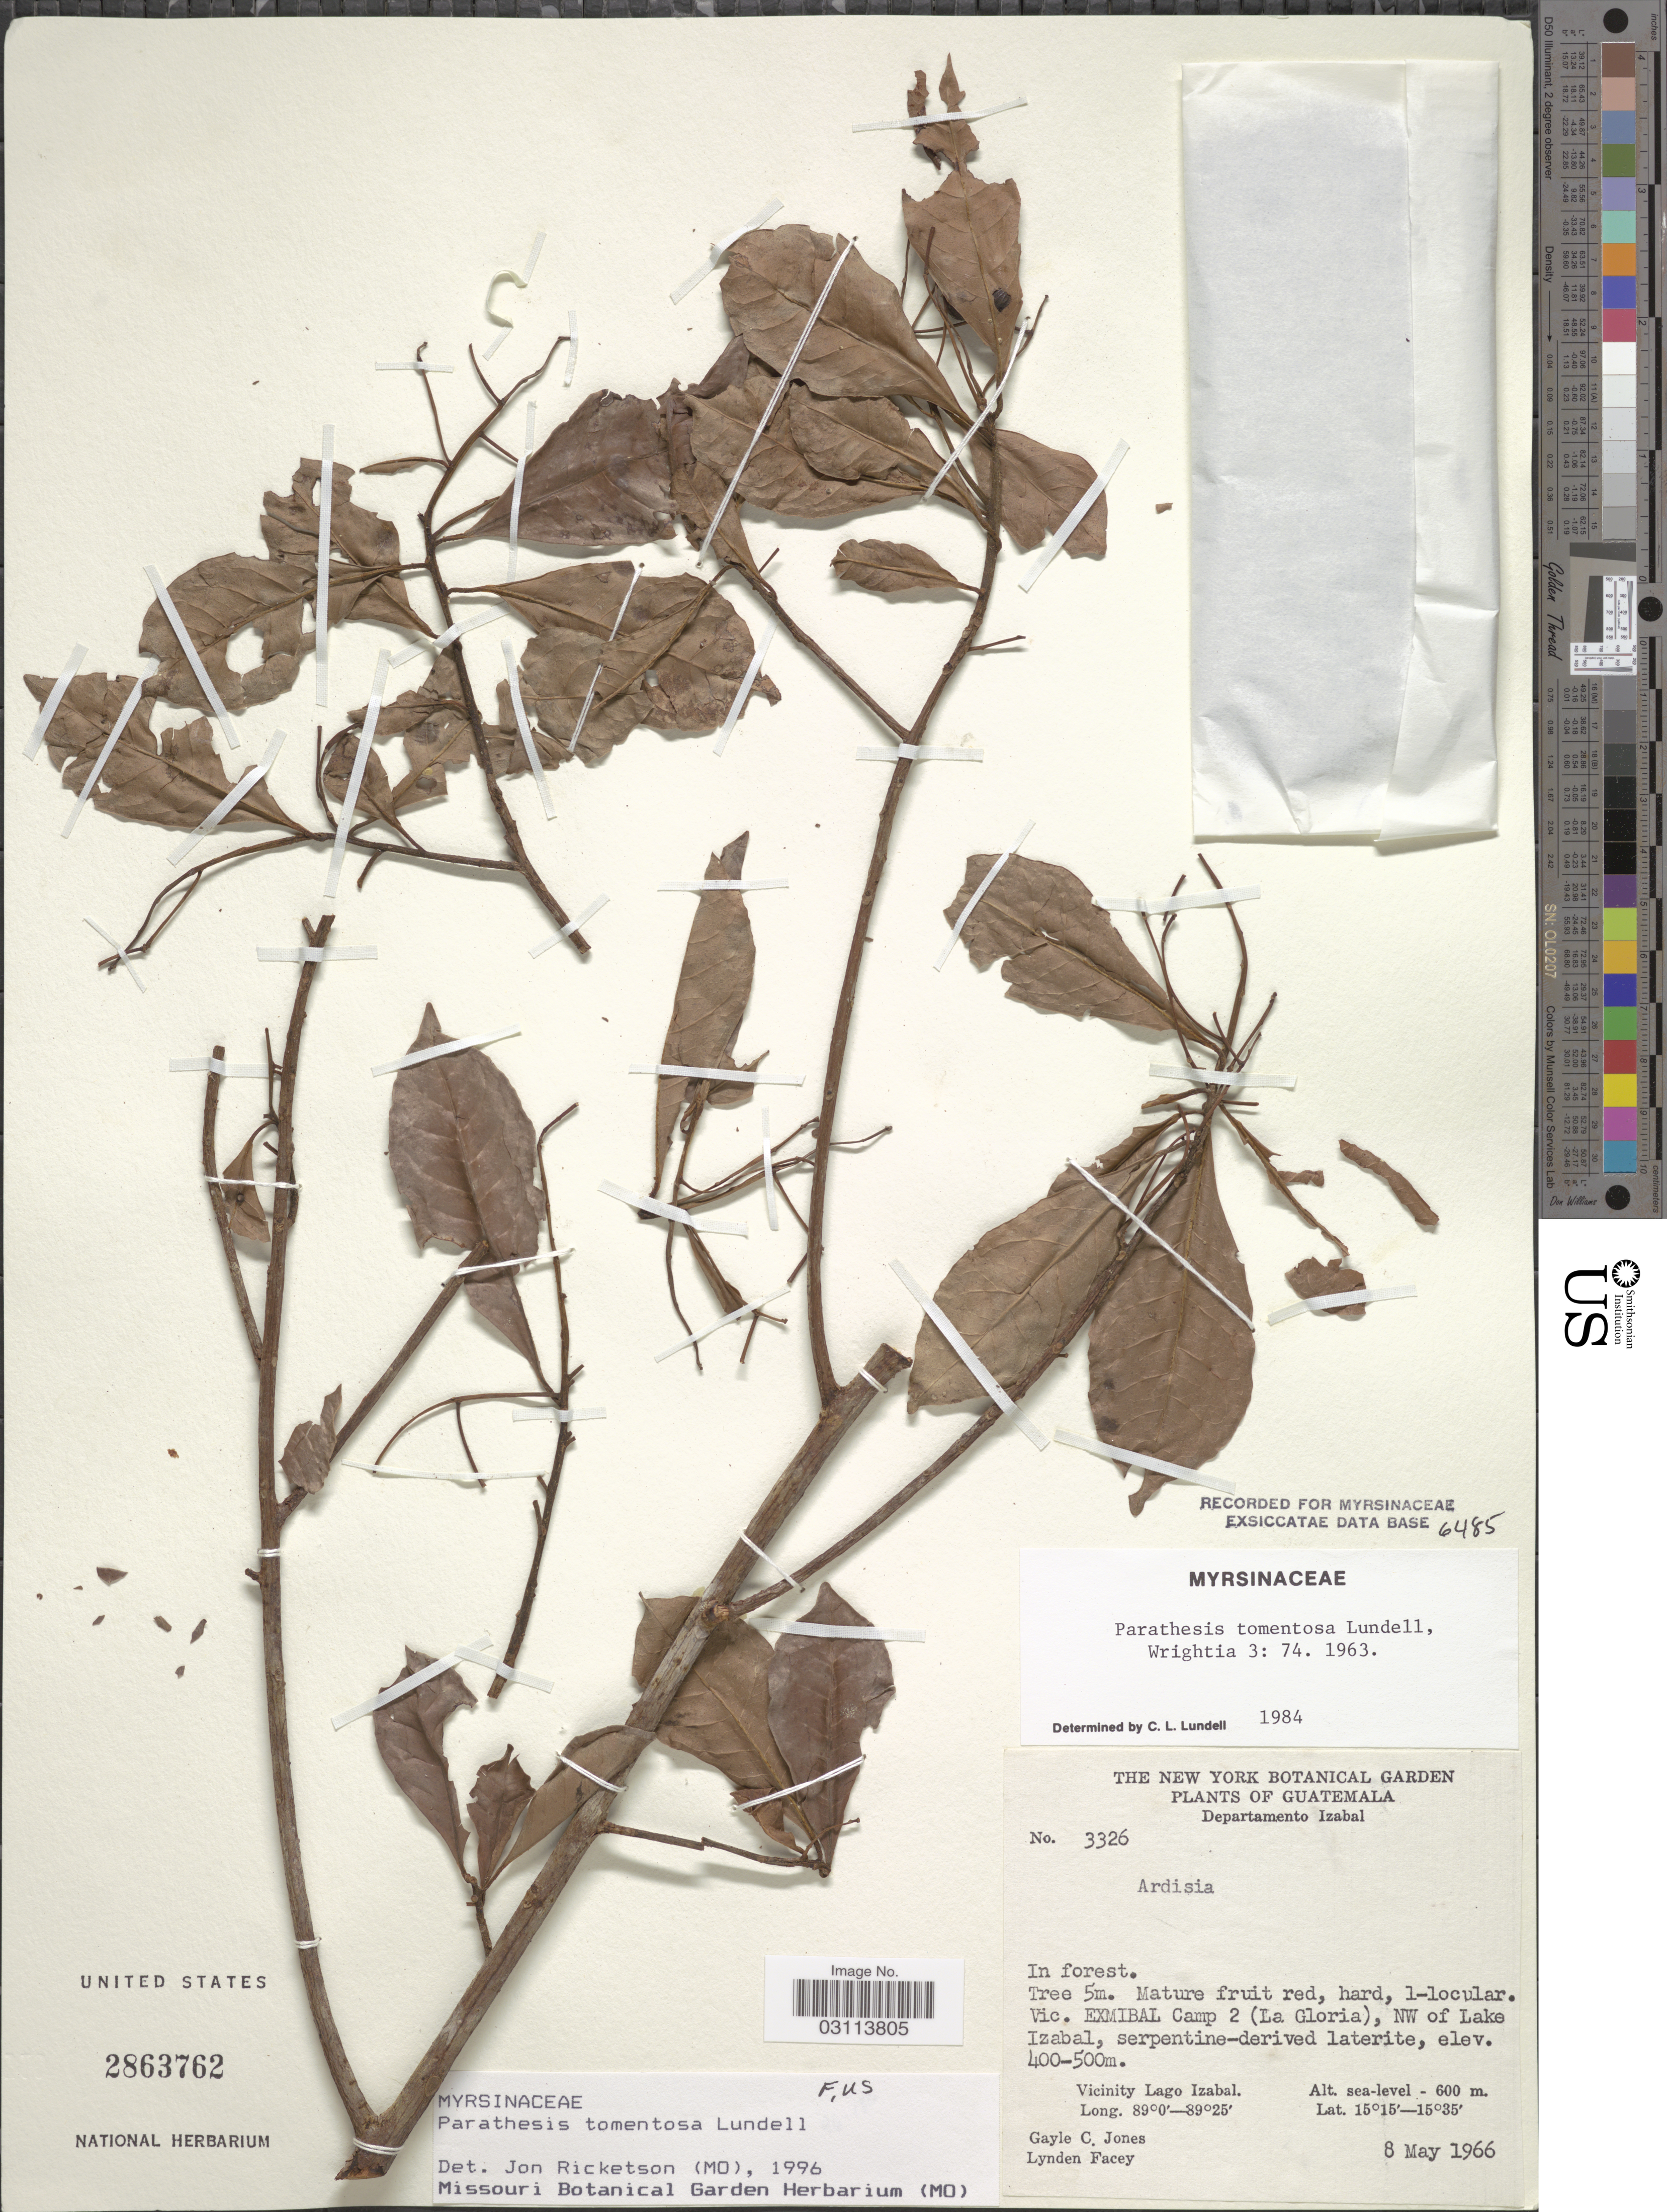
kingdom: Plantae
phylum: Tracheophyta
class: Magnoliopsida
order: Ericales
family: Primulaceae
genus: Parathesis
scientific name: Parathesis tomentosa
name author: Lundell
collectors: G. C. Jones & L. Facey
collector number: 3326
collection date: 1966-05-08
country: Guatemala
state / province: Izabal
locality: Departamento Izabal. Vic. Exmibal Camp 2 (La Gloria), NW of Lake Izabal. Vicinity of Lago Izabal.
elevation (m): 400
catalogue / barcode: US 2863762